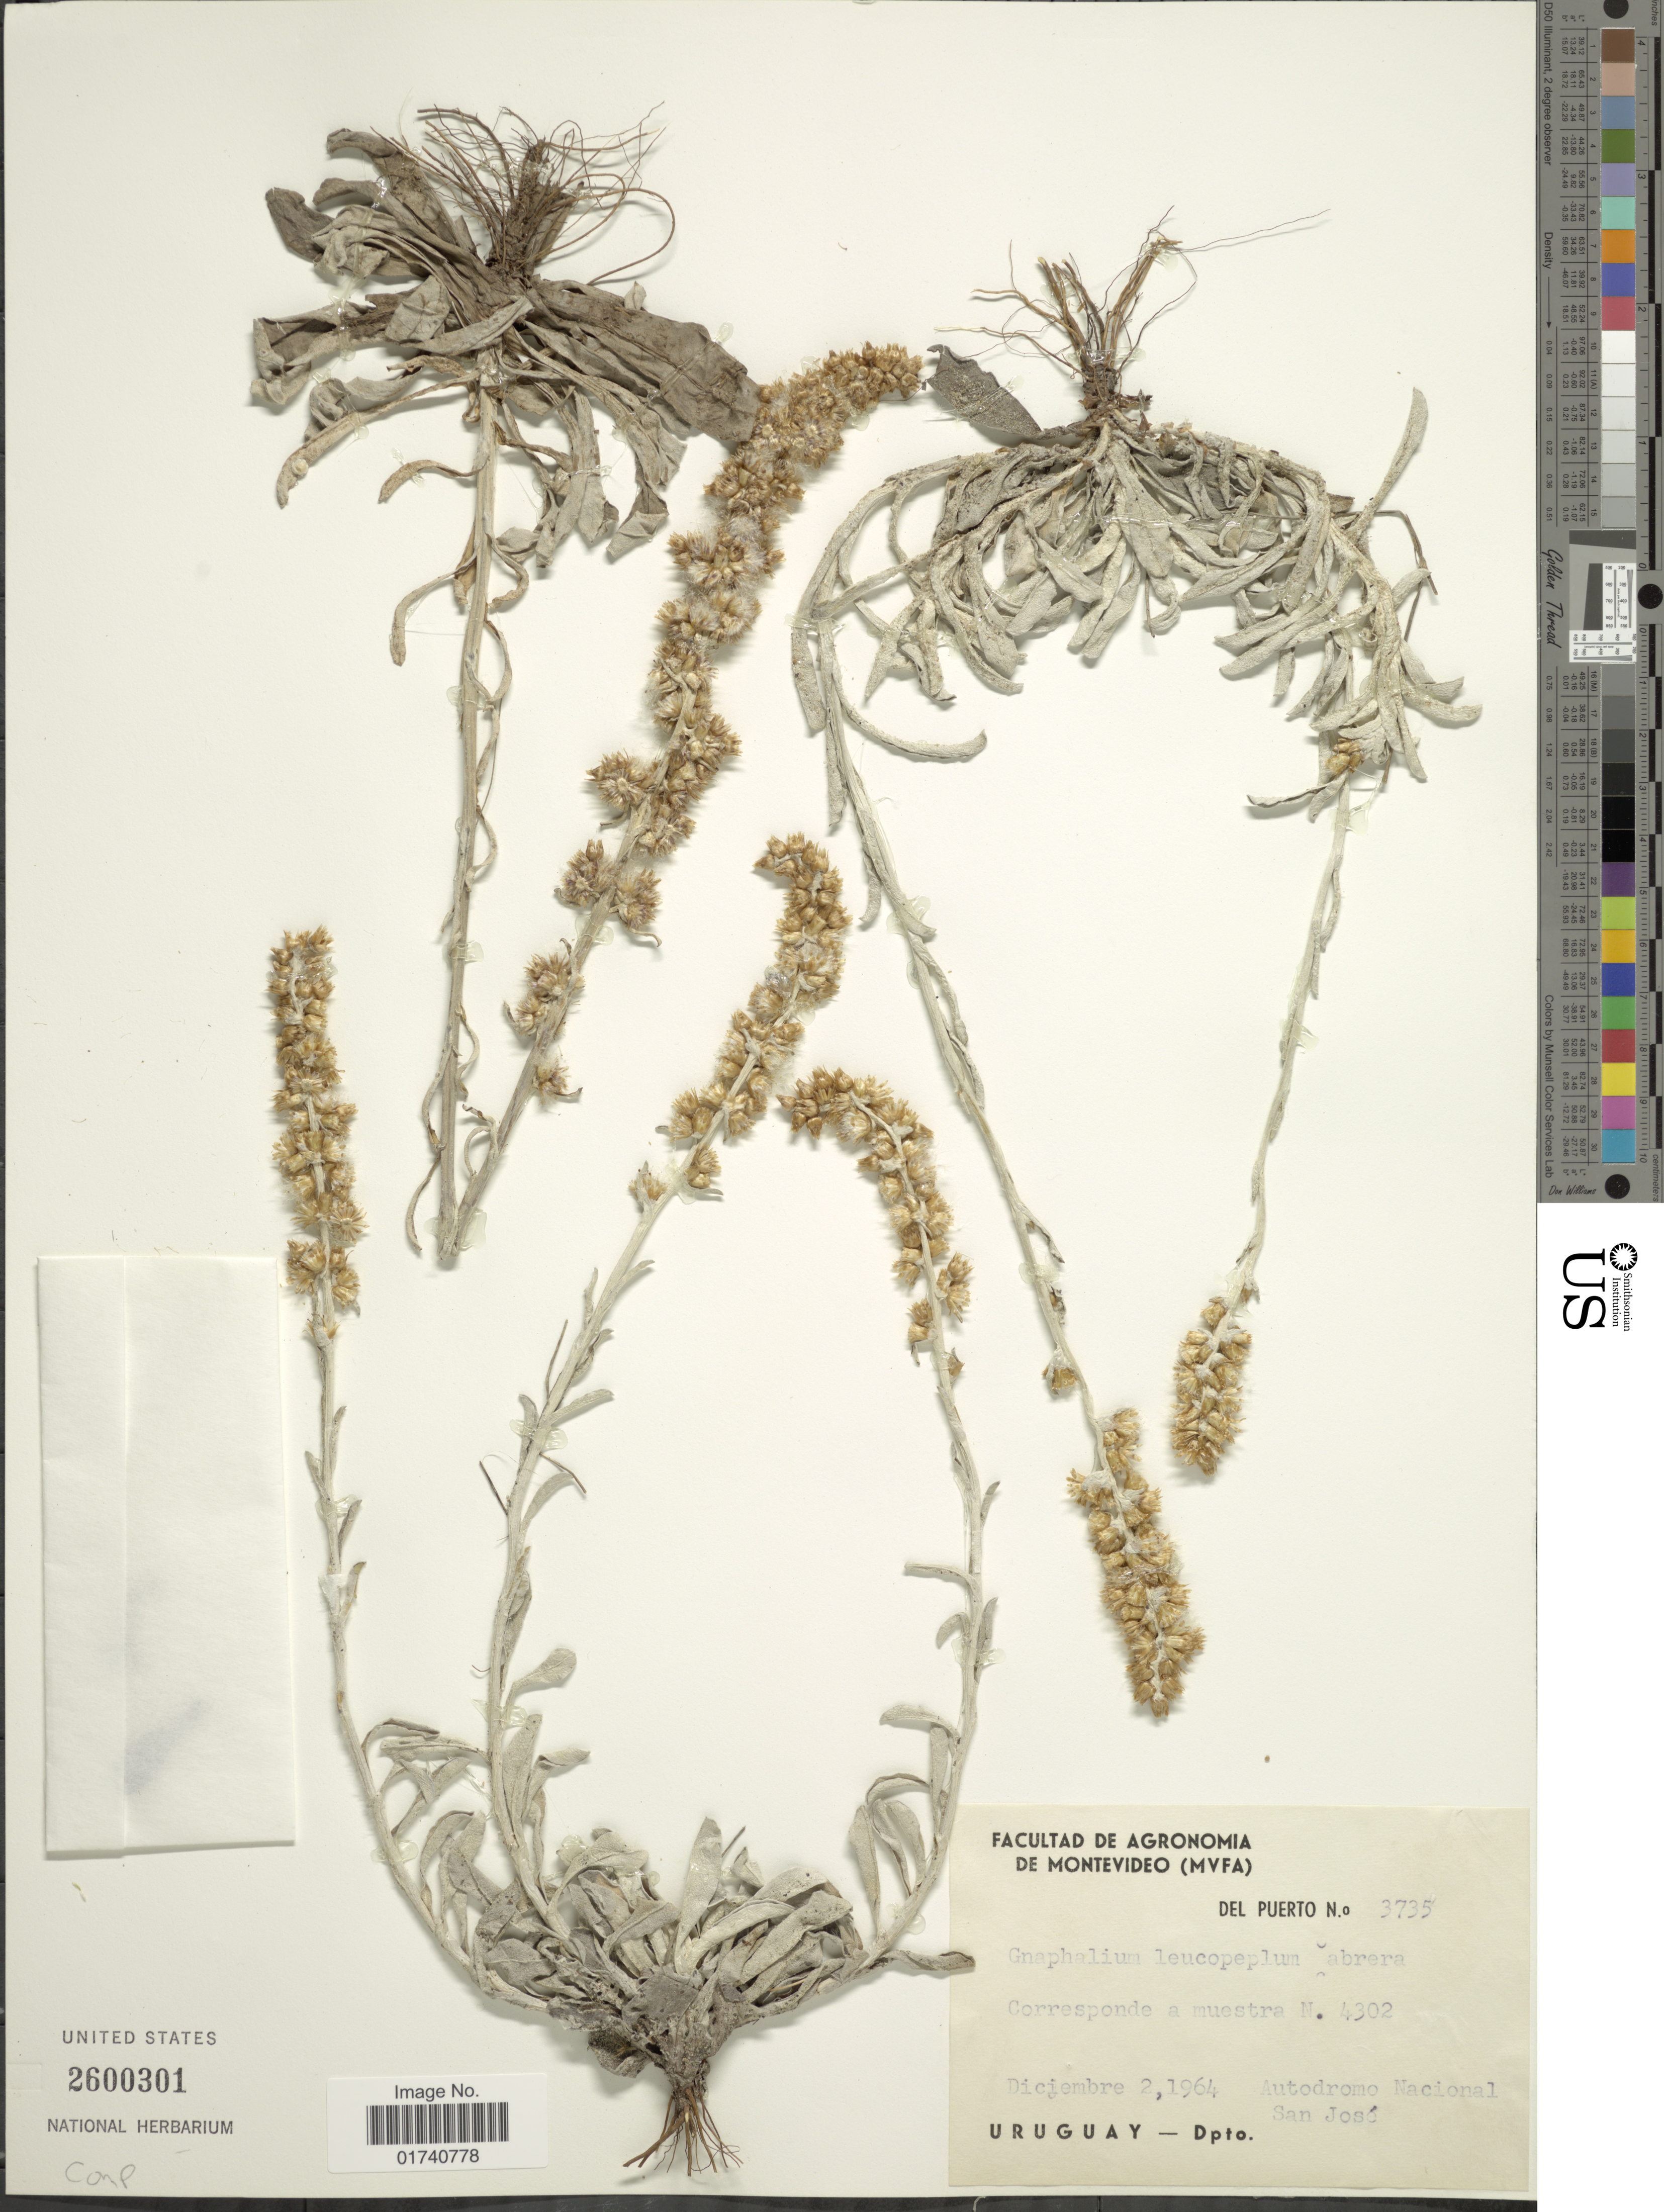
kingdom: Plantae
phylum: Tracheophyta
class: Magnoliopsida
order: Asterales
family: Asteraceae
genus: Gamochaeta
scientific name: Gamochaeta sp.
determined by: Nesom, Guy L.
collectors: D. Puerto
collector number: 3735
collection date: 1964-12-02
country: Uruguay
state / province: San Jose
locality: Autodromo Nacional San Jose. Dpto.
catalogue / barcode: US 2600301